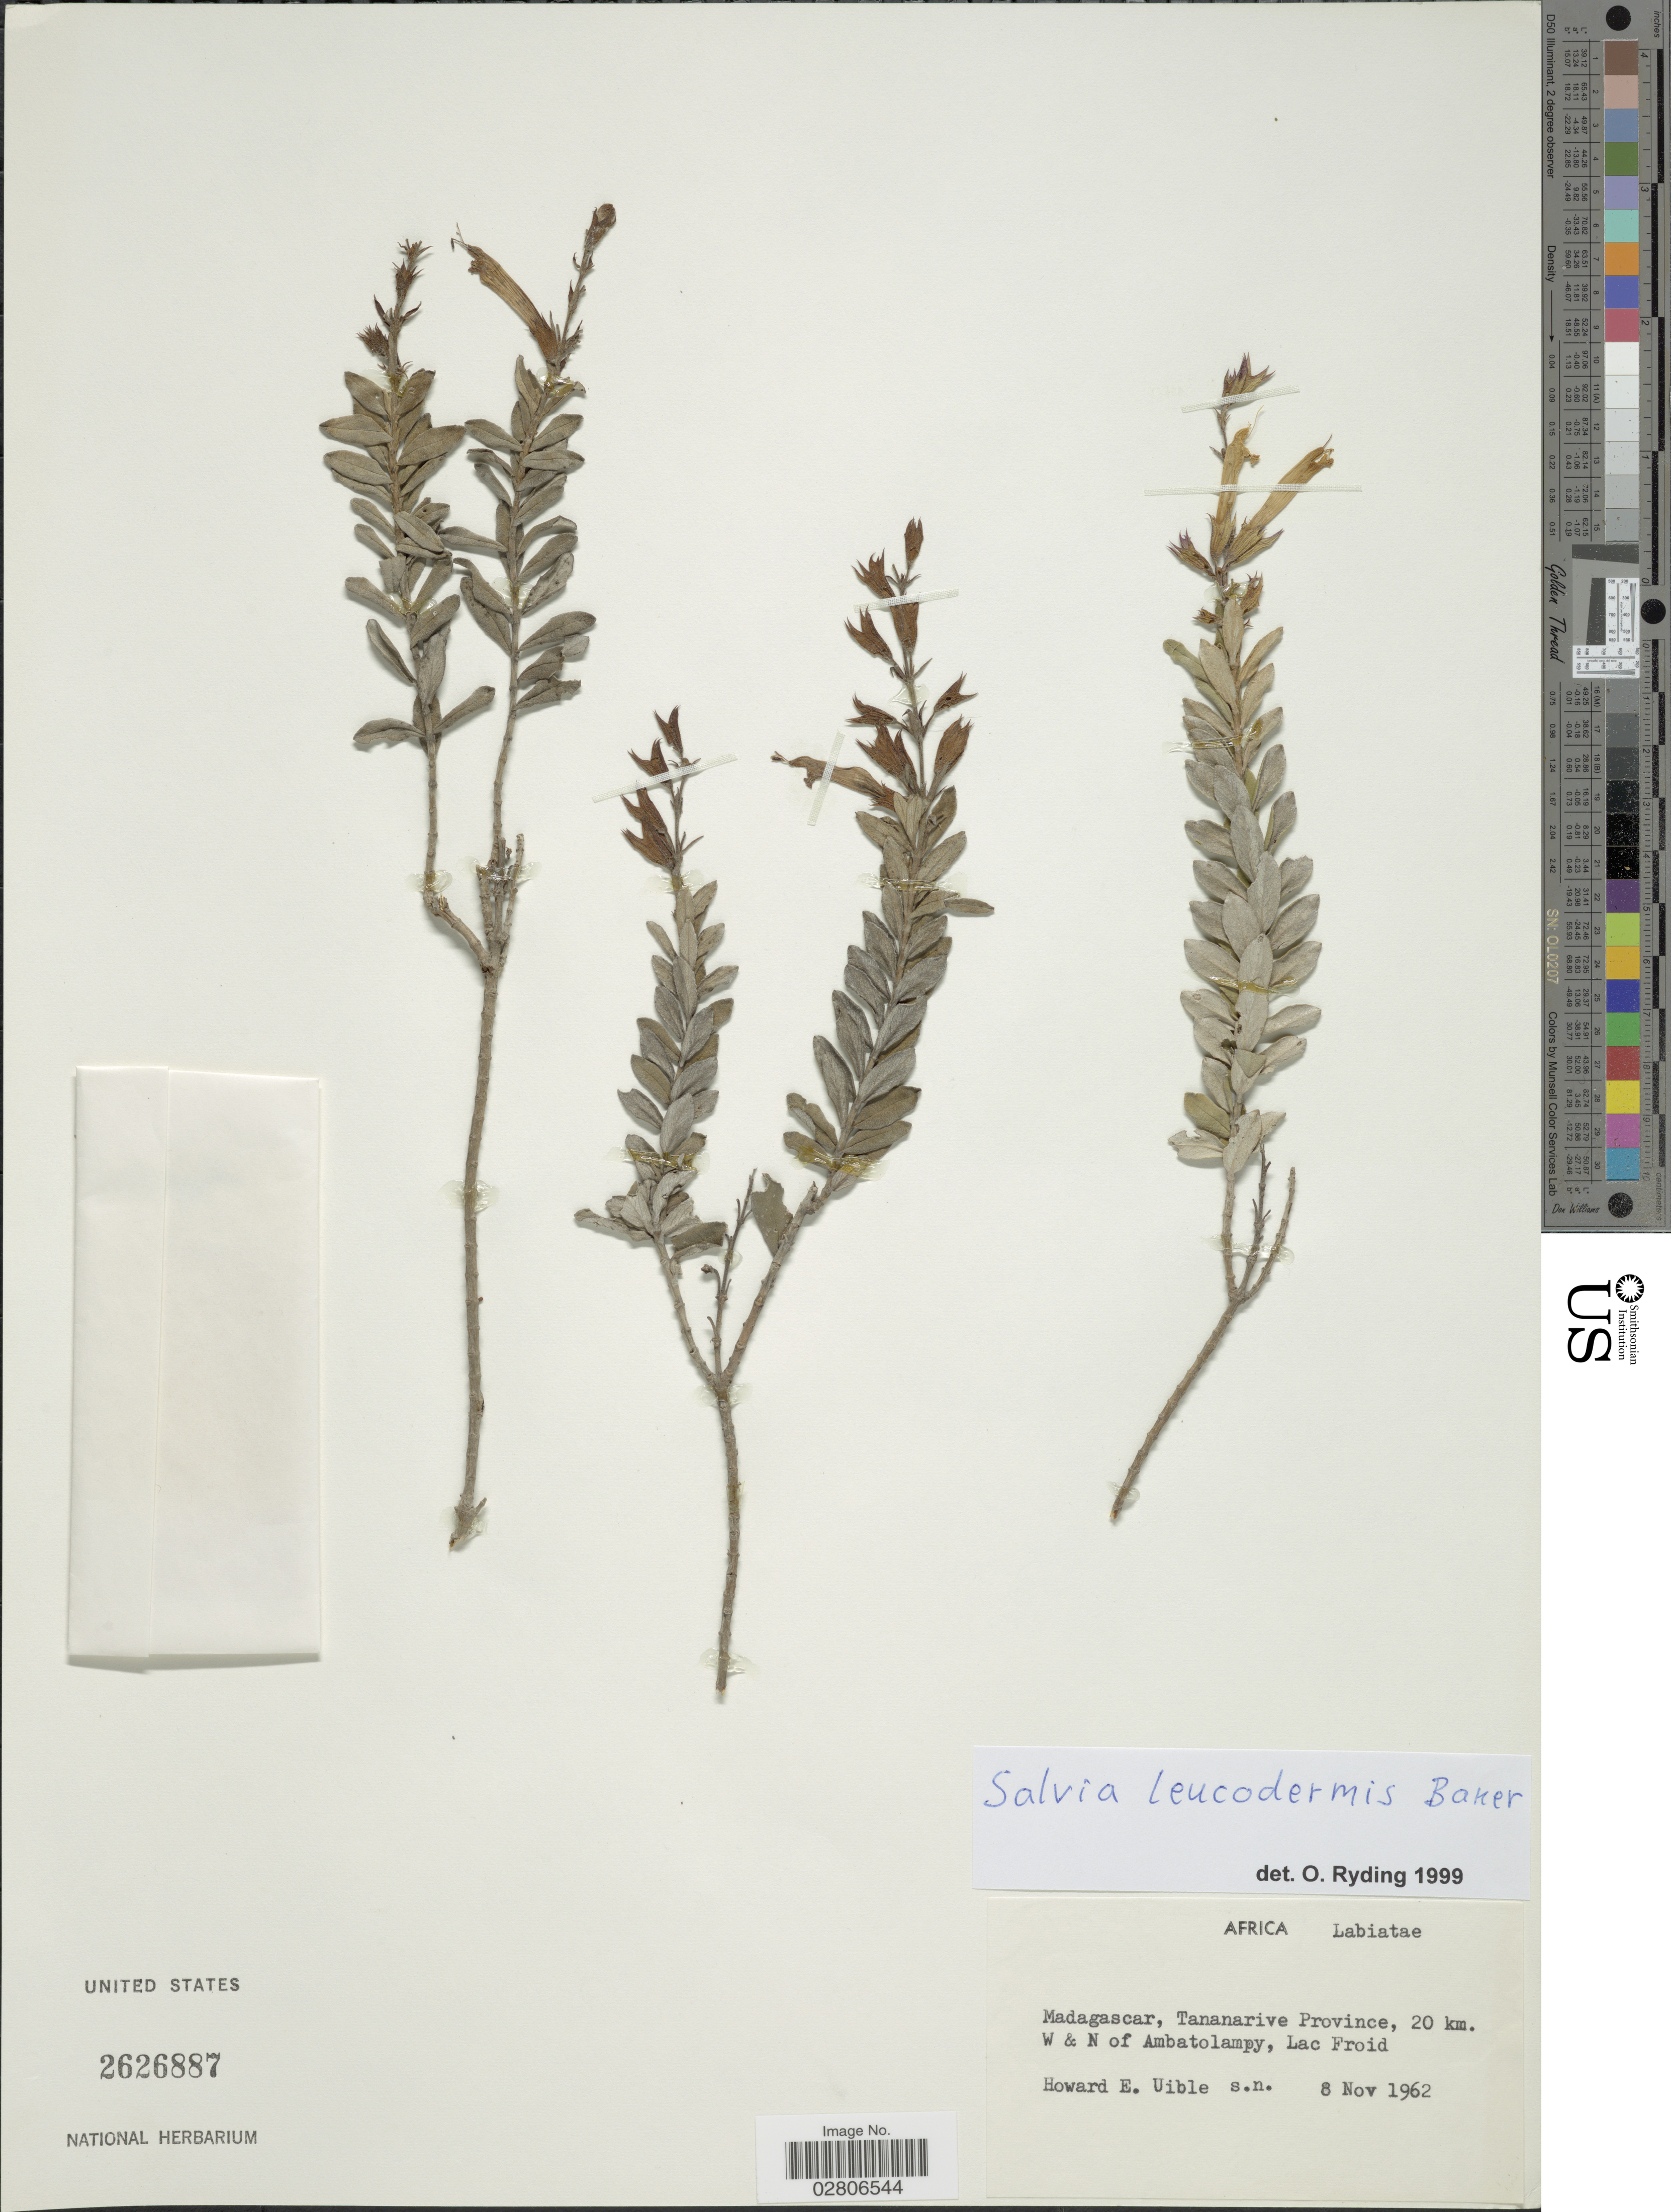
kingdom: Plantae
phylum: Tracheophyta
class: Magnoliopsida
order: Lamiales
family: Lamiaceae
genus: Salvia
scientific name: Salvia leucodermis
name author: Baker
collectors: H. Uible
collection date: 1962-11-08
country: Madagascar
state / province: Vakinankaratra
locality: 20 km. W & N of Ambatolampy, Lac Froid.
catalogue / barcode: US 2626887